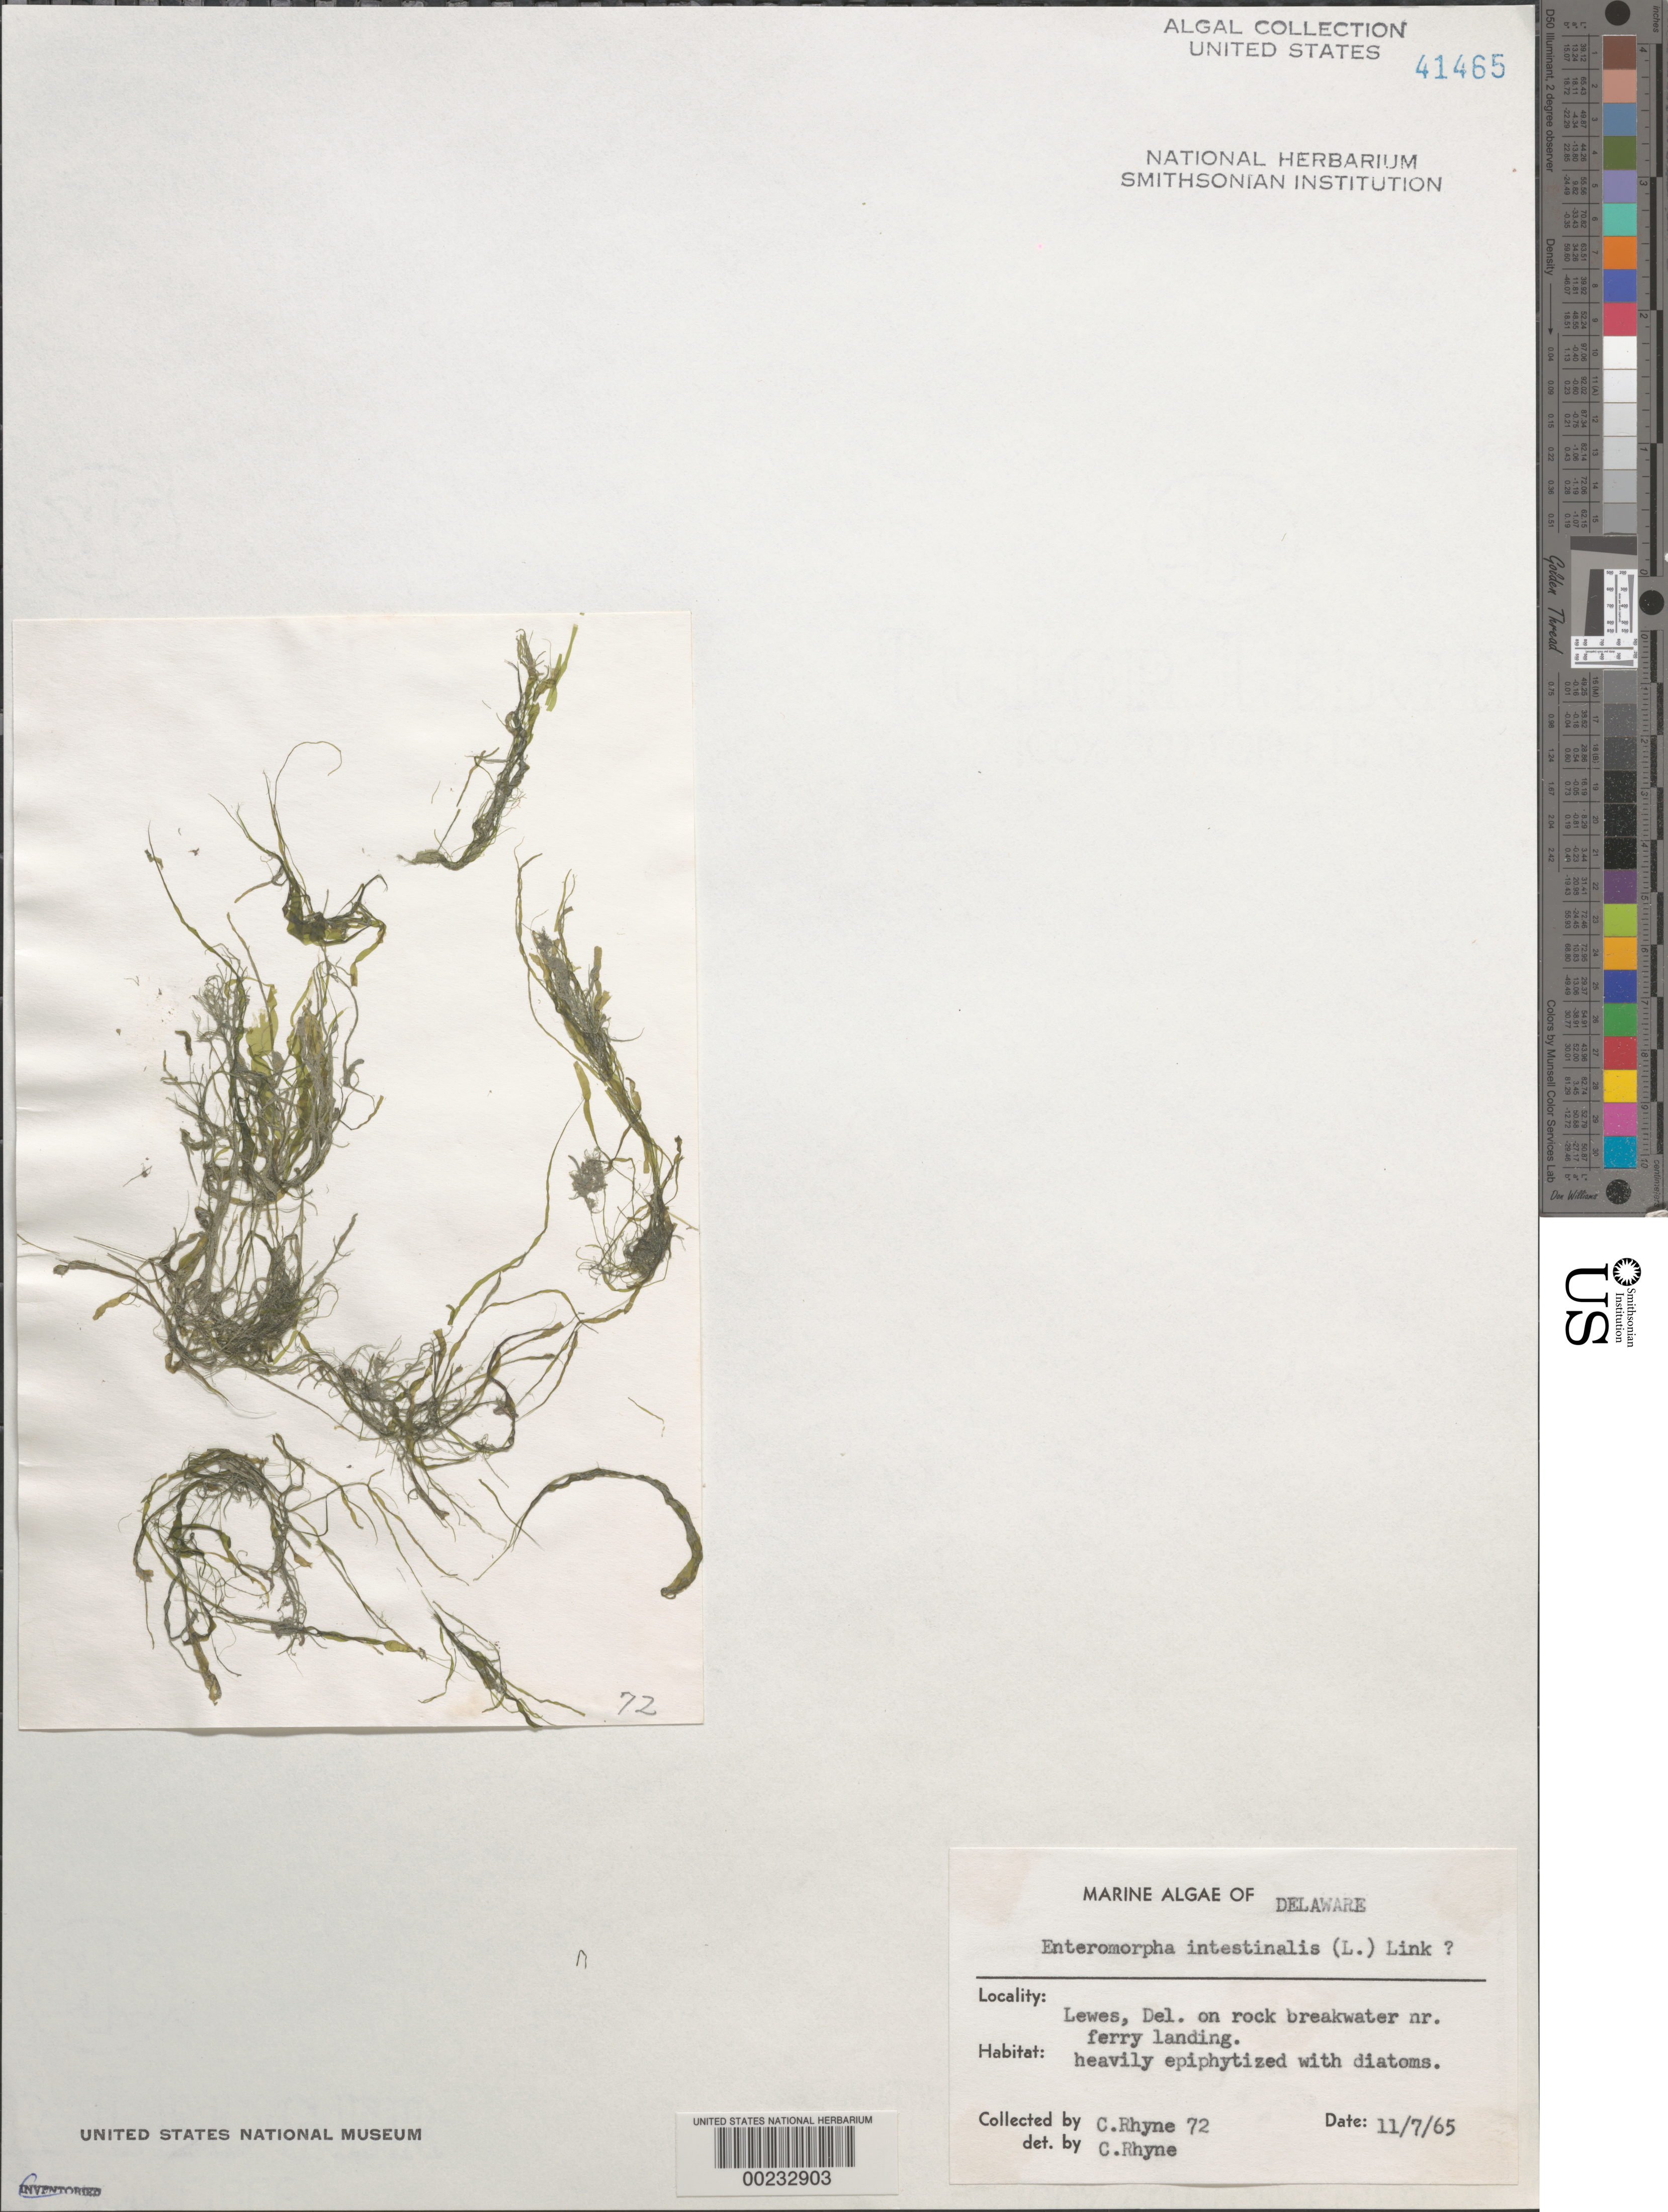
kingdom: Plantae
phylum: Chlorophyta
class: Ulvophyceae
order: Ulvales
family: Ulvaceae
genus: Ulva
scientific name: Ulva intestinalis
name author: L.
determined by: Algae name updating Project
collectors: C. Rhyne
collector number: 72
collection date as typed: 07 Nov 1965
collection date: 1965-11-07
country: United States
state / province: Delaware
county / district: Sussex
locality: Lewes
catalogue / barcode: US 41465